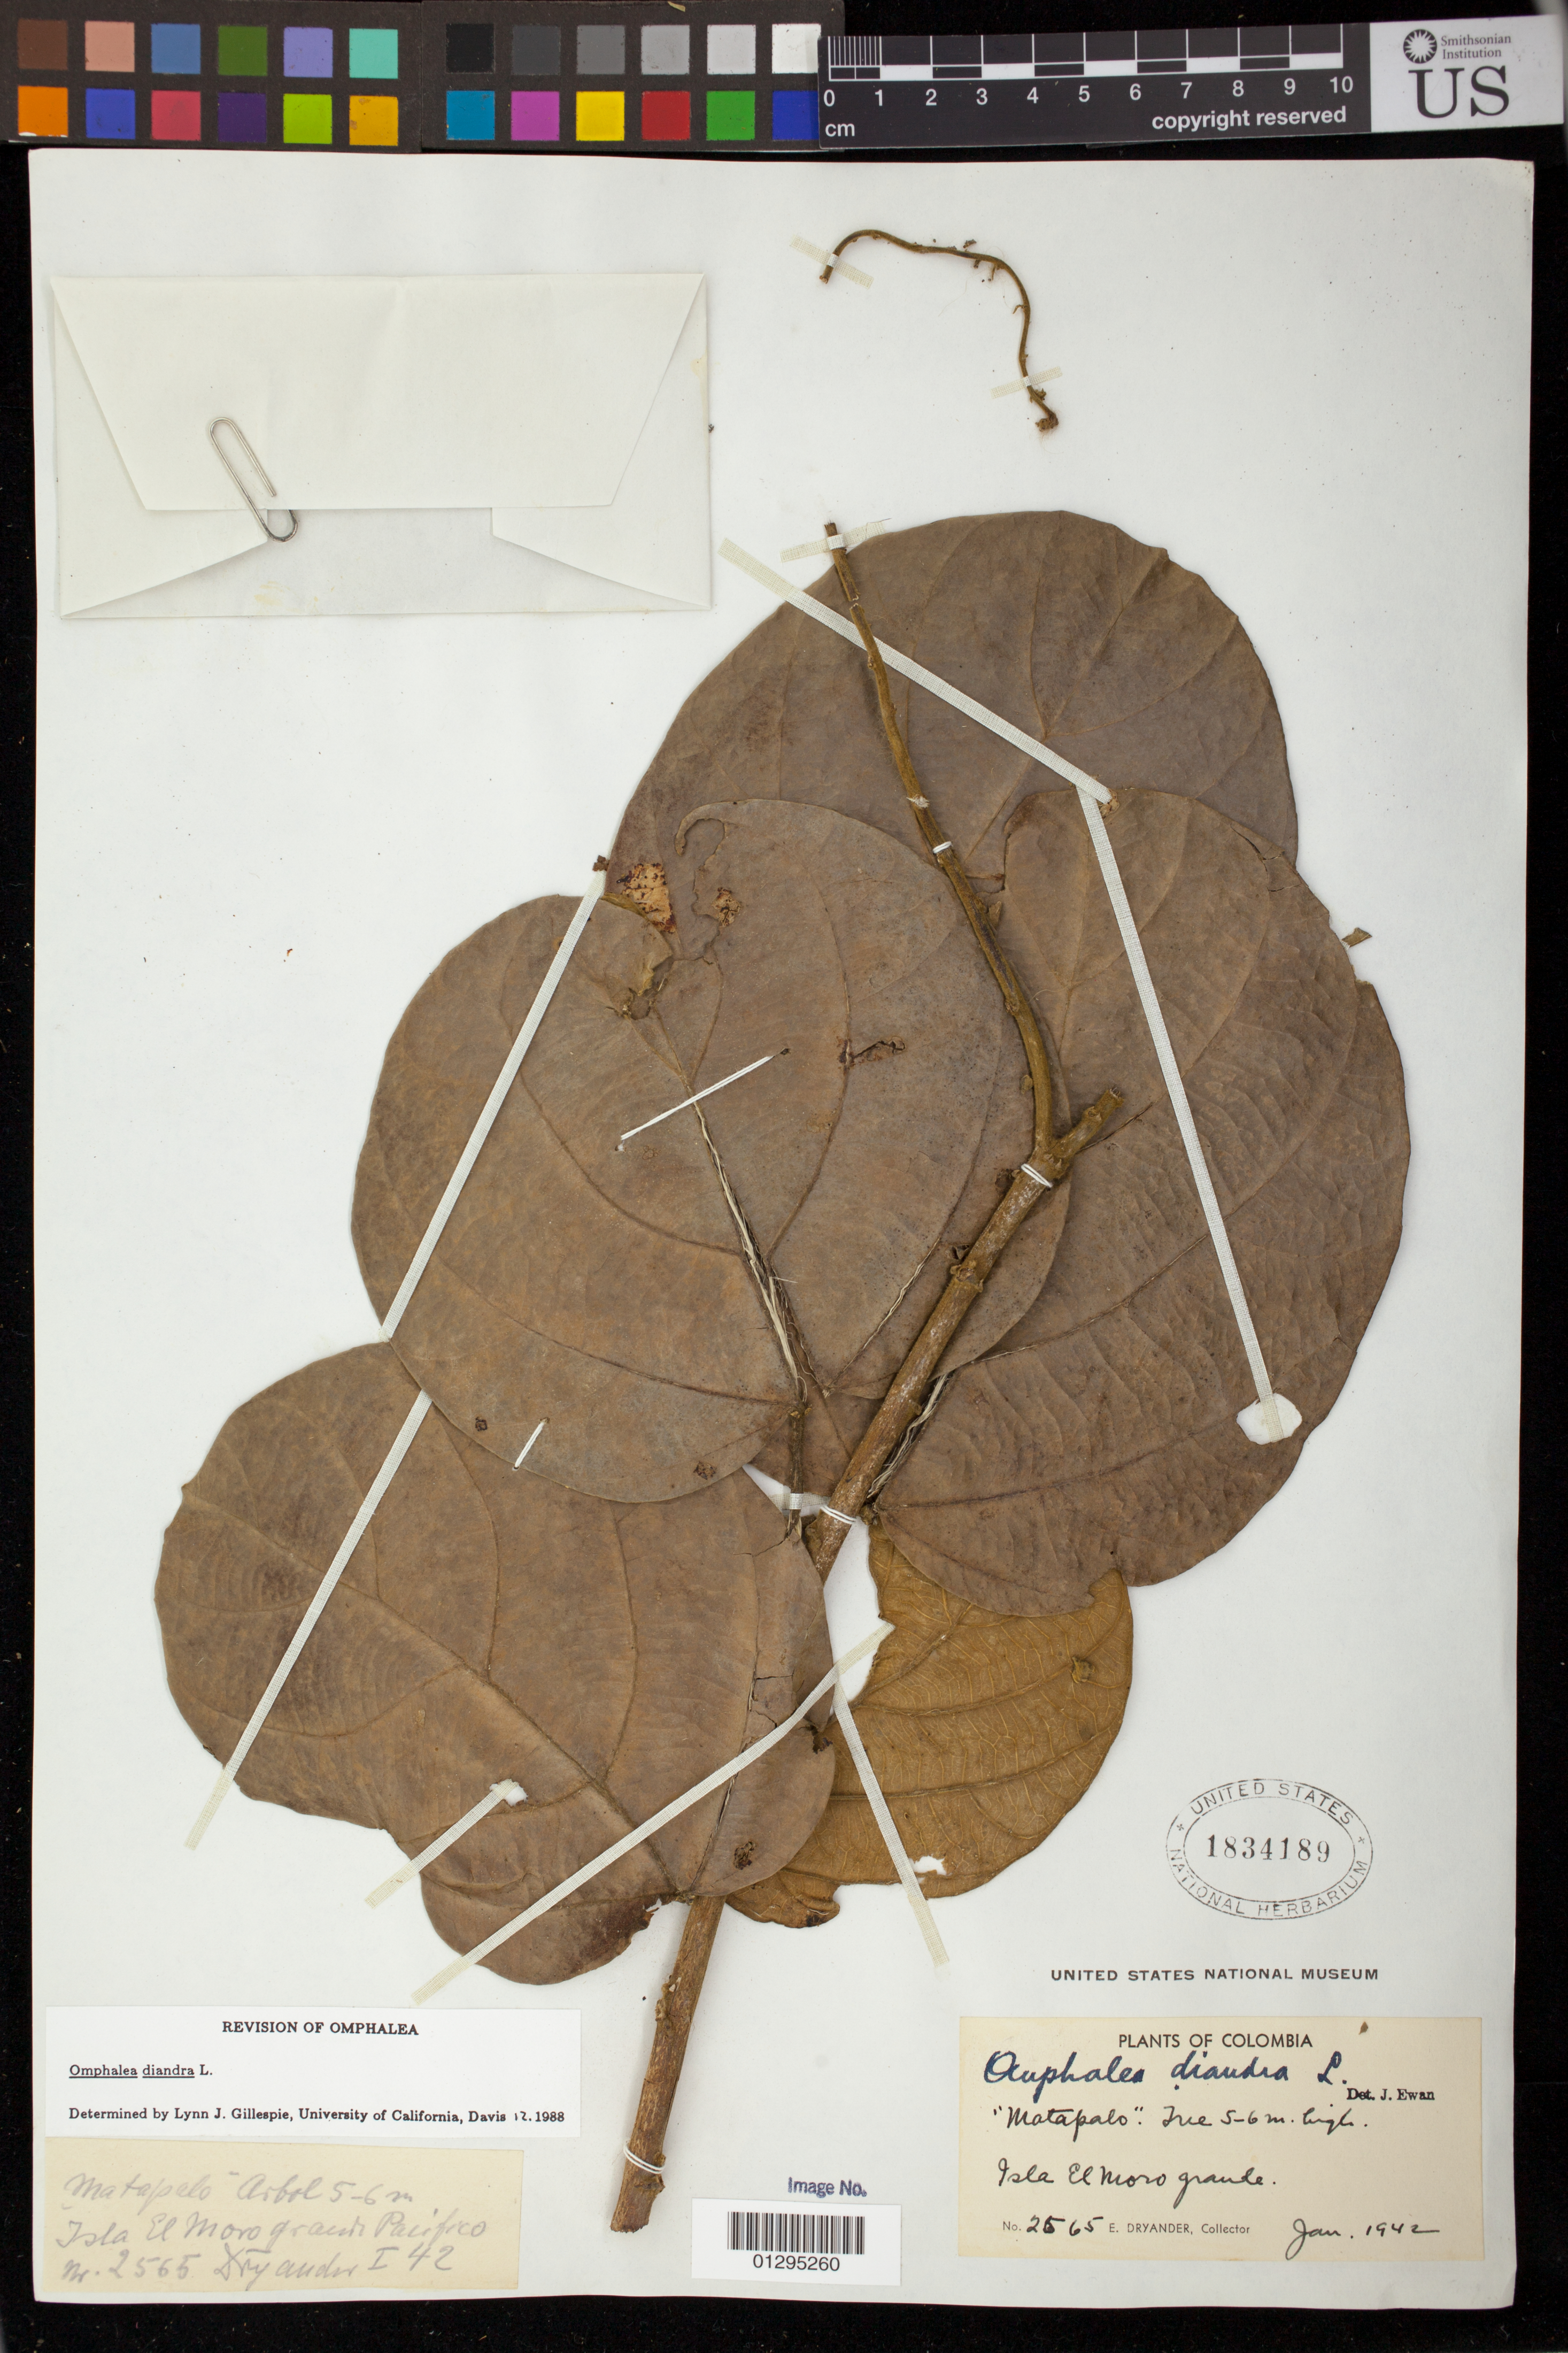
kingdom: Plantae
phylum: Tracheophyta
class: Magnoliopsida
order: Malpighiales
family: Euphorbiaceae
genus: Omphalea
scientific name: Omphalea diandra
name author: L.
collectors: E. I. Dryander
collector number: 2565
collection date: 1942-01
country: Colombia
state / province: Magdalena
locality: Isla El Morro Grande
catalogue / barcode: US 1834189